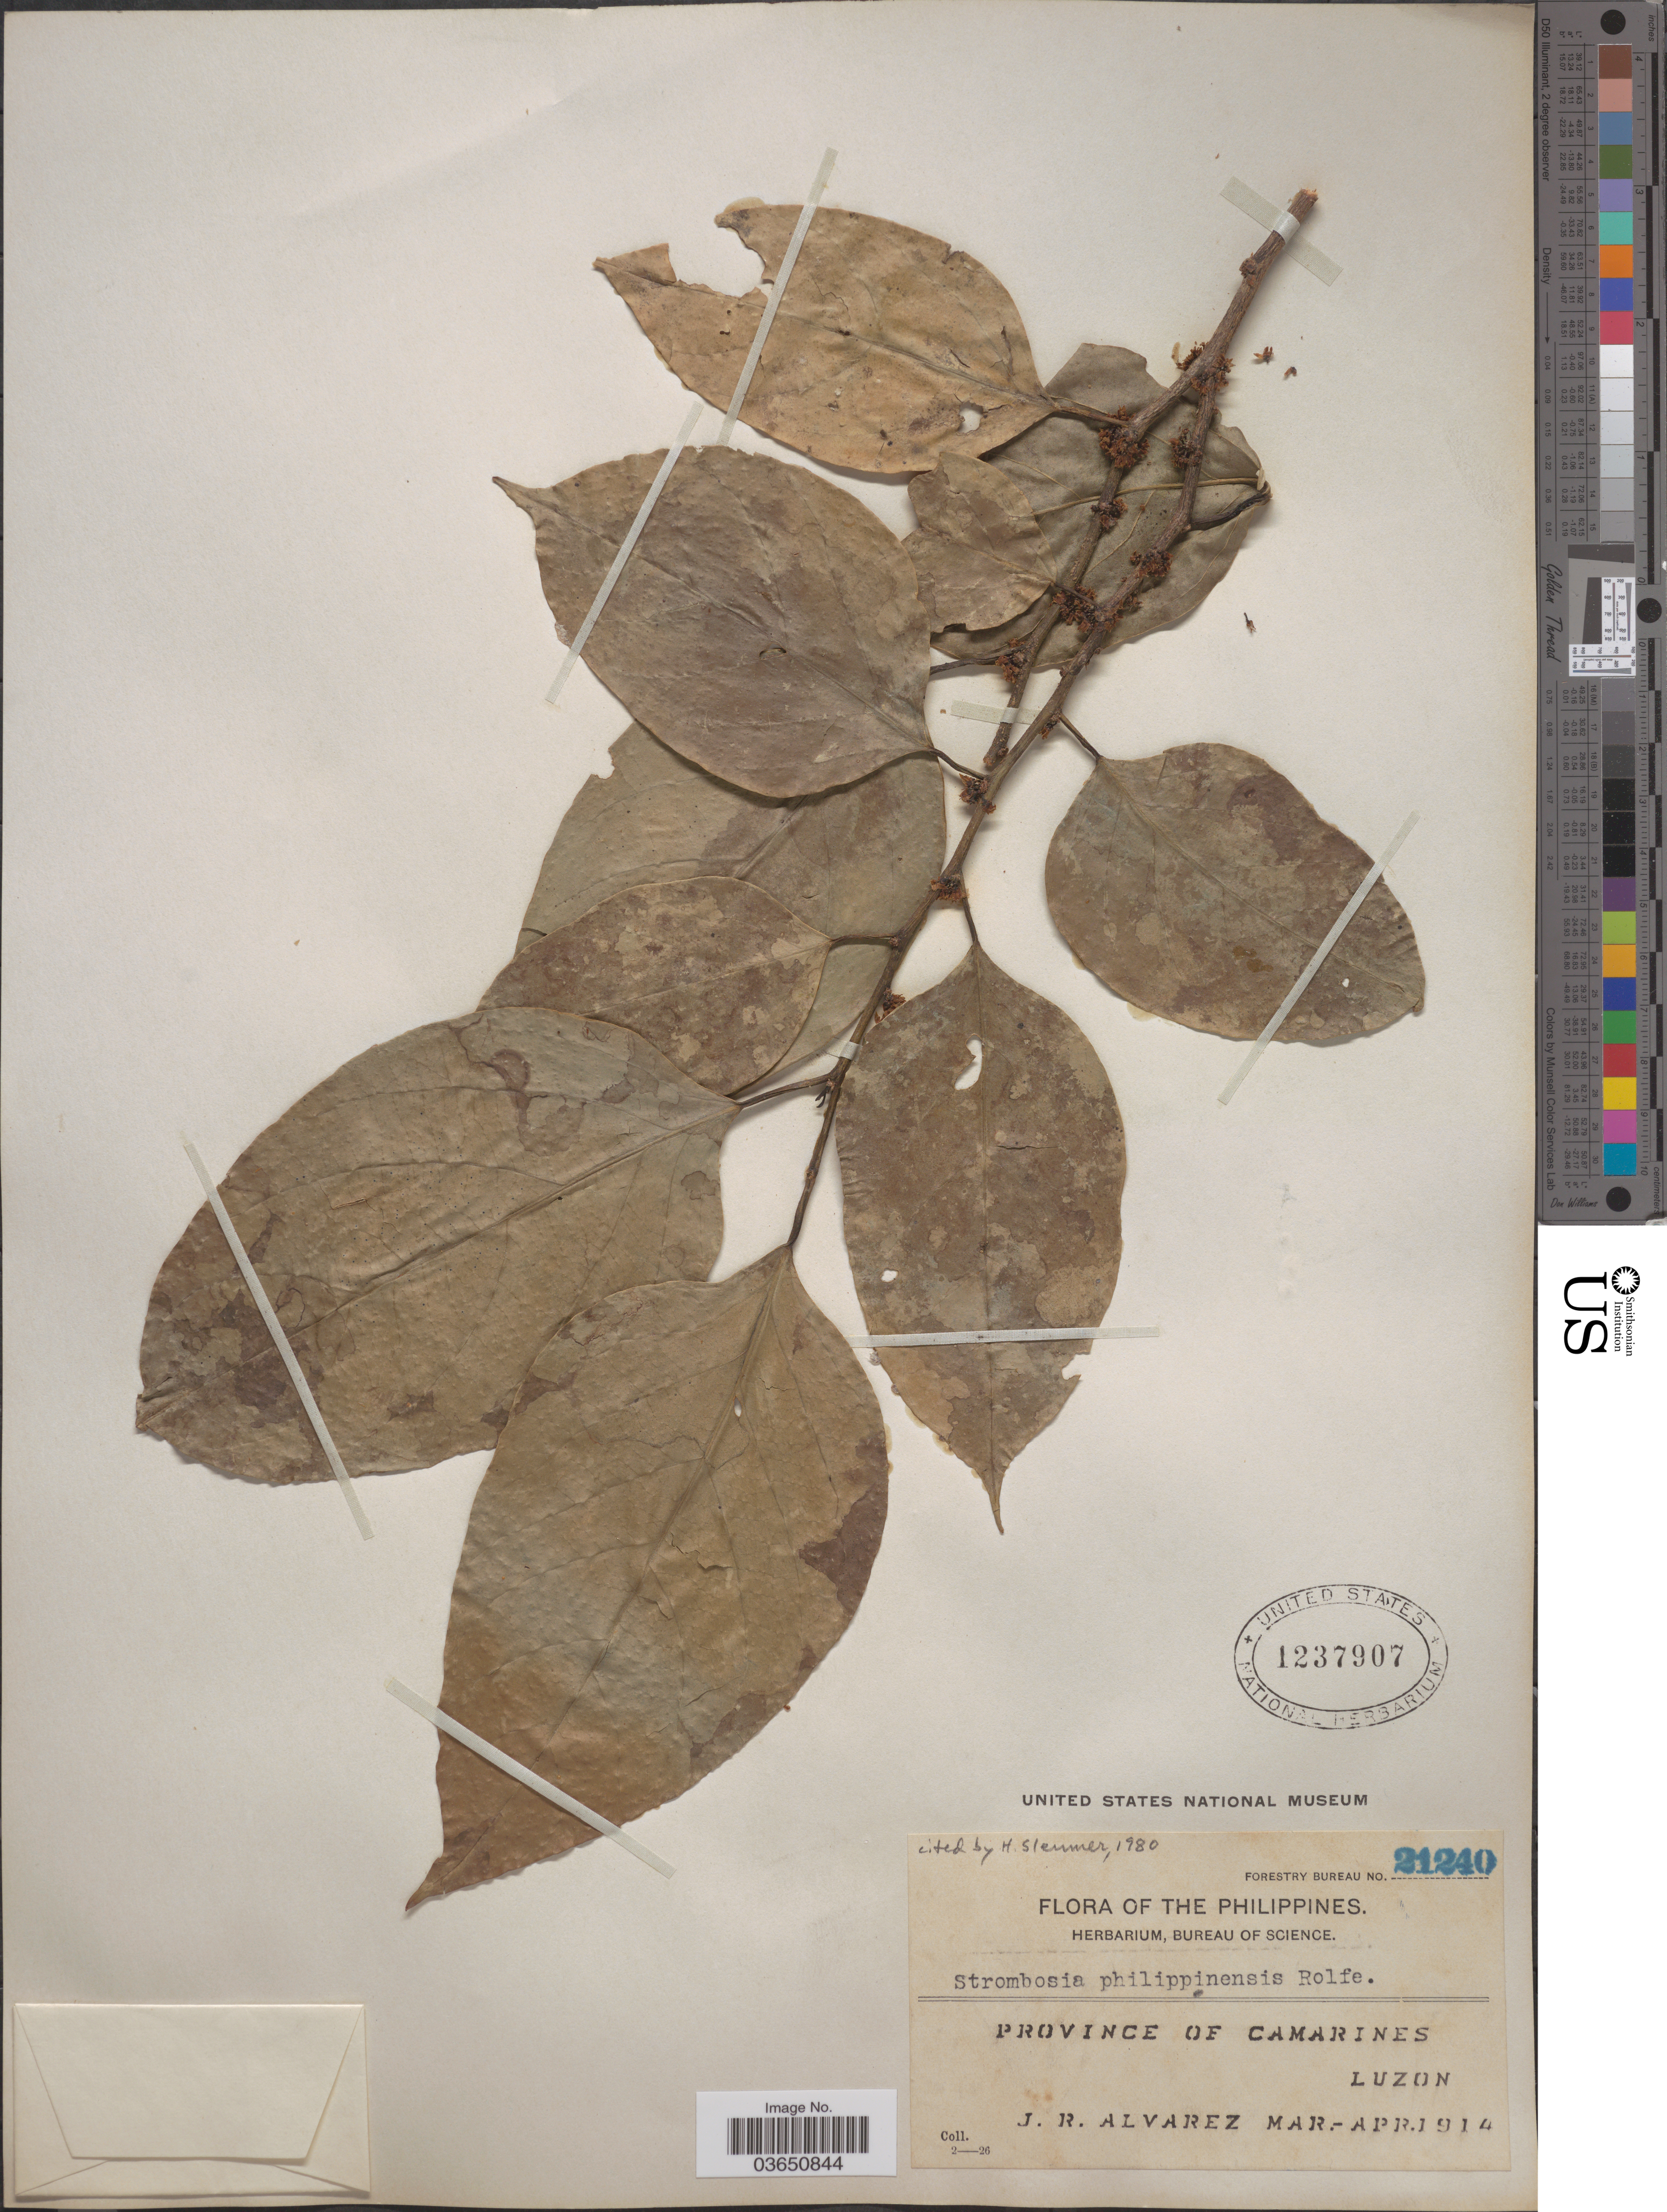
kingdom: Plantae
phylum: Tracheophyta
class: Magnoliopsida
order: Santalales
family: Strombosiaceae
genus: Strombosia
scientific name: Strombosia philippinensis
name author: (Baill.) Rolfe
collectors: J. Alvarez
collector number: Forestry Bureau 21240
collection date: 1914-03/1914-04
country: Philippines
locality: Province of Camarines. Luzon.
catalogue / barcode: US 1237907